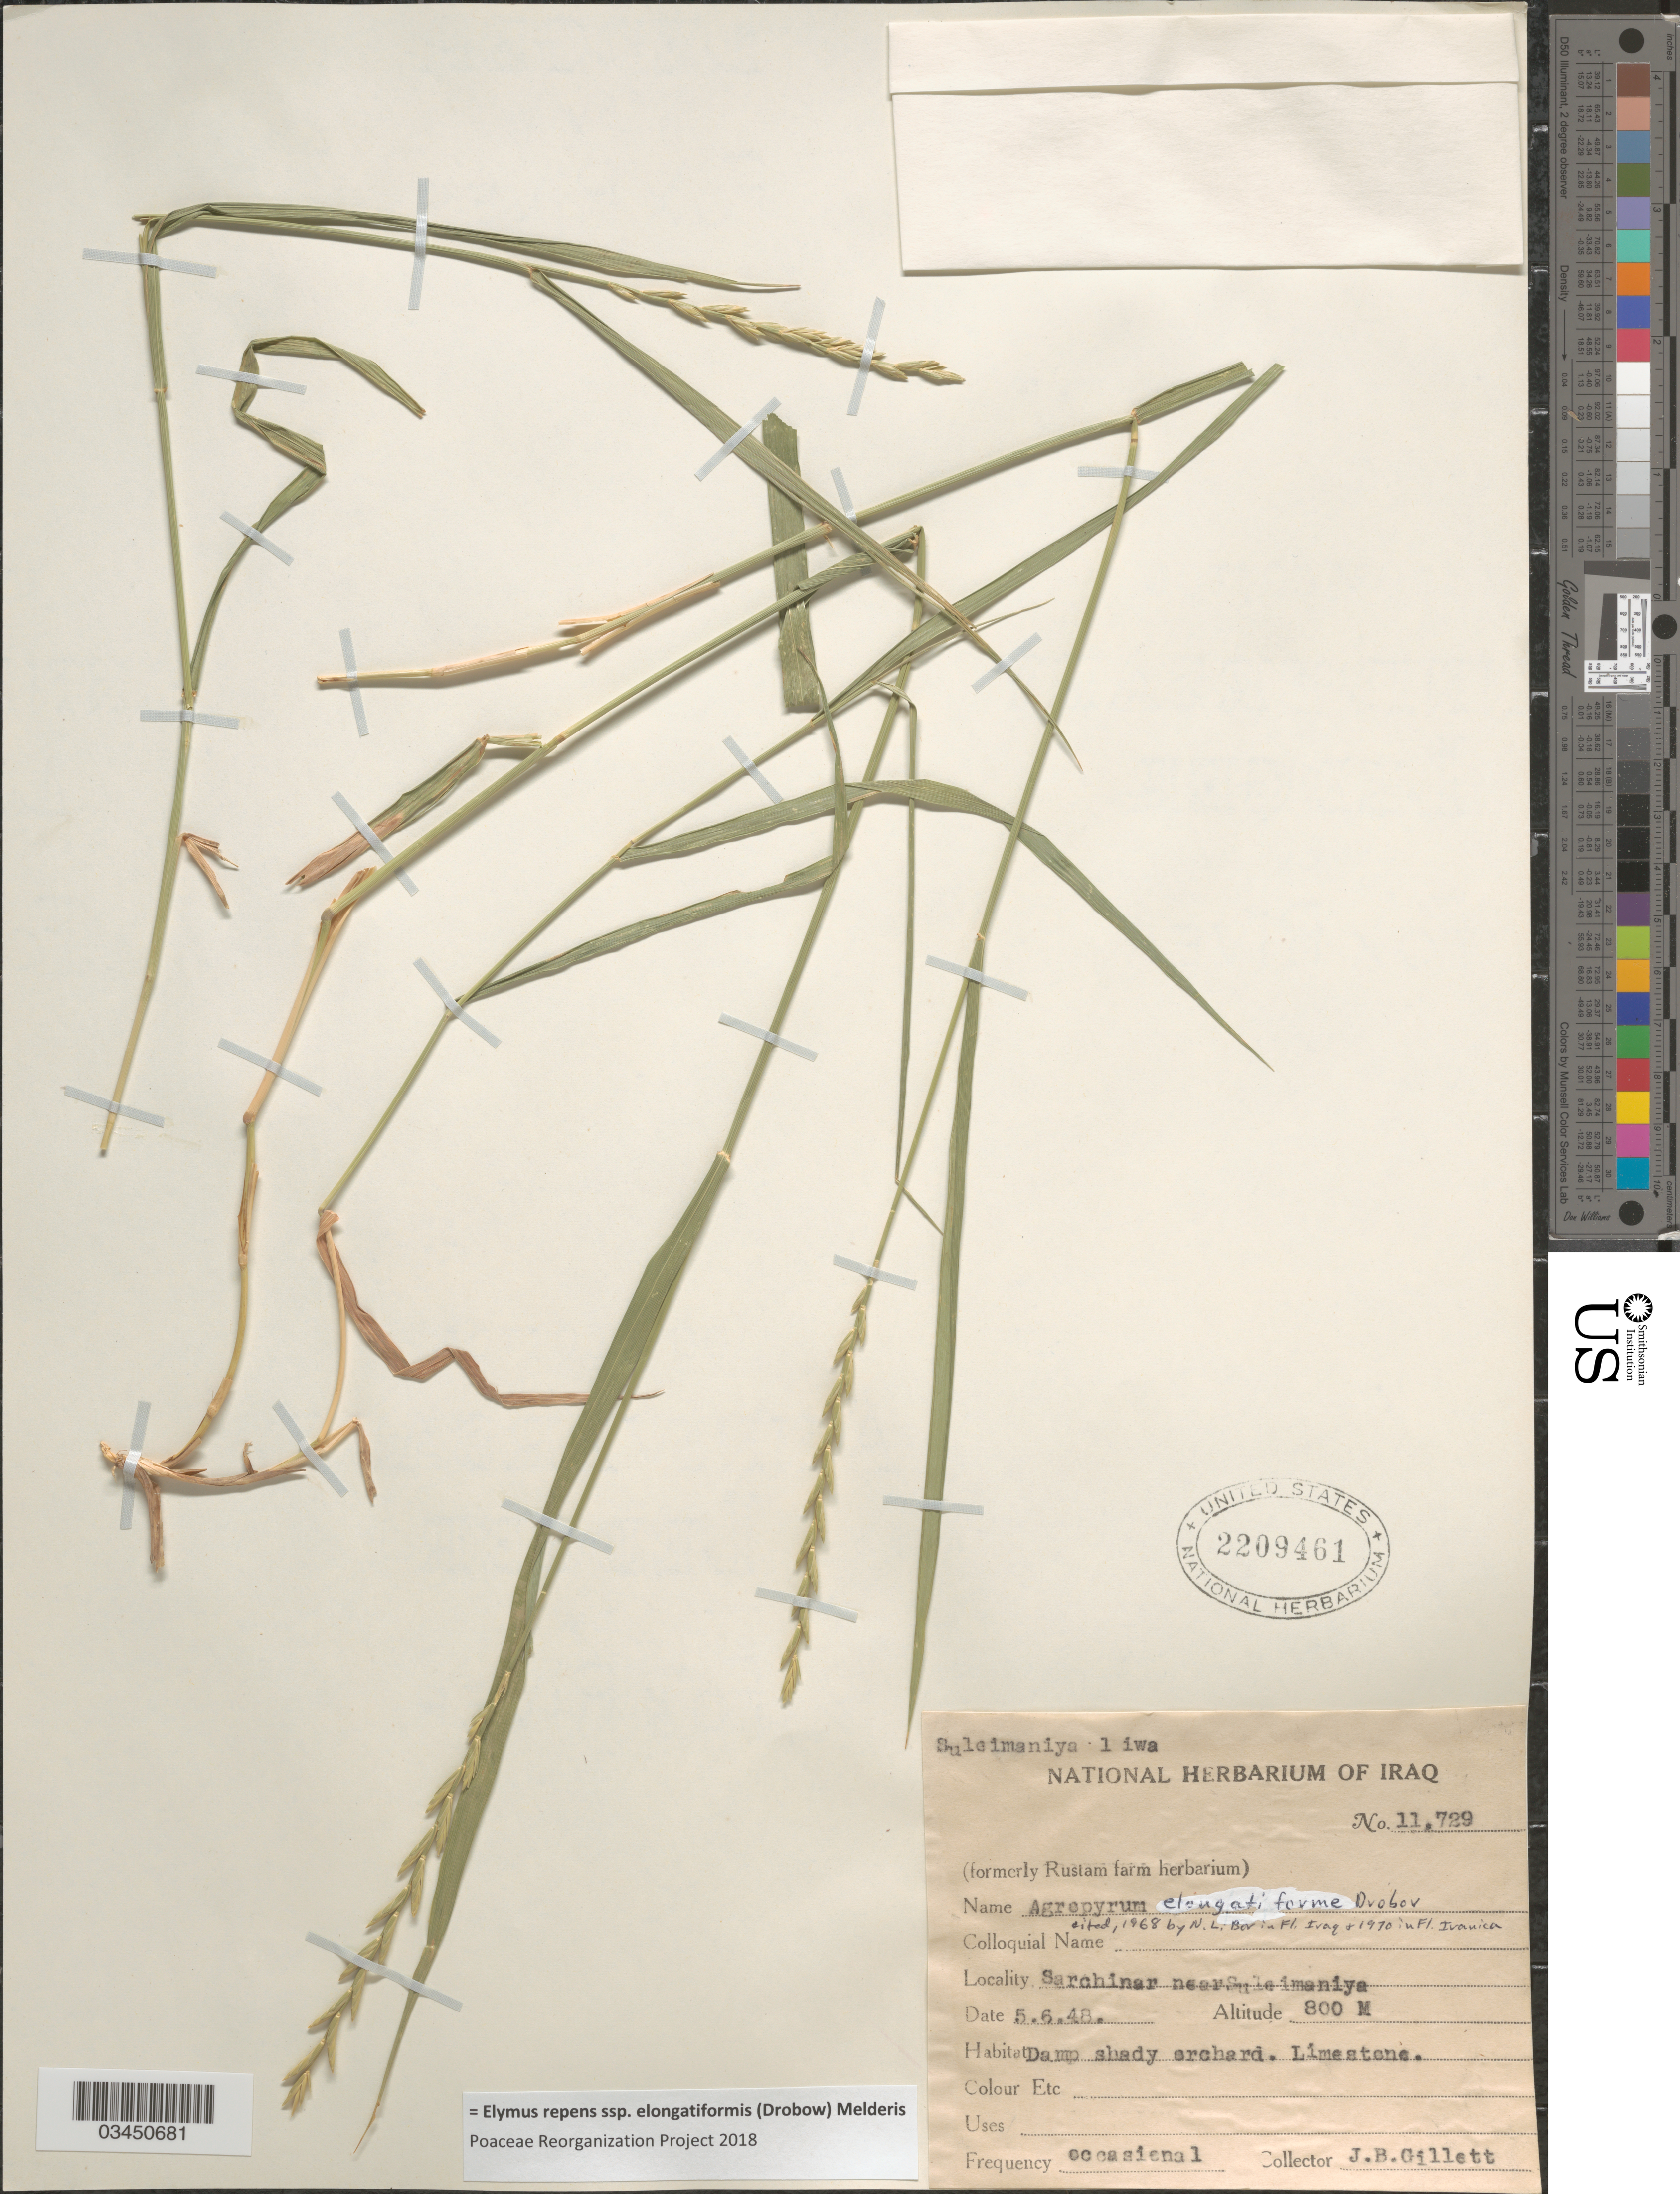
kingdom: Plantae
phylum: Tracheophyta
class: Liliopsida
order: Poales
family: Poaceae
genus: Elymus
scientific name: Elymus repens subsp. elongatiformis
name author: (Drobow) Melderis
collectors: J. B. Gillett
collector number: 11729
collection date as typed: Transcribed d/m/y: 5/6/48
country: Iraq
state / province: As Sulaymānīyah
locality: Suleimaniya liwa. Sarchinar near Suleimaniya.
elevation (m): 800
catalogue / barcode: US 2209461